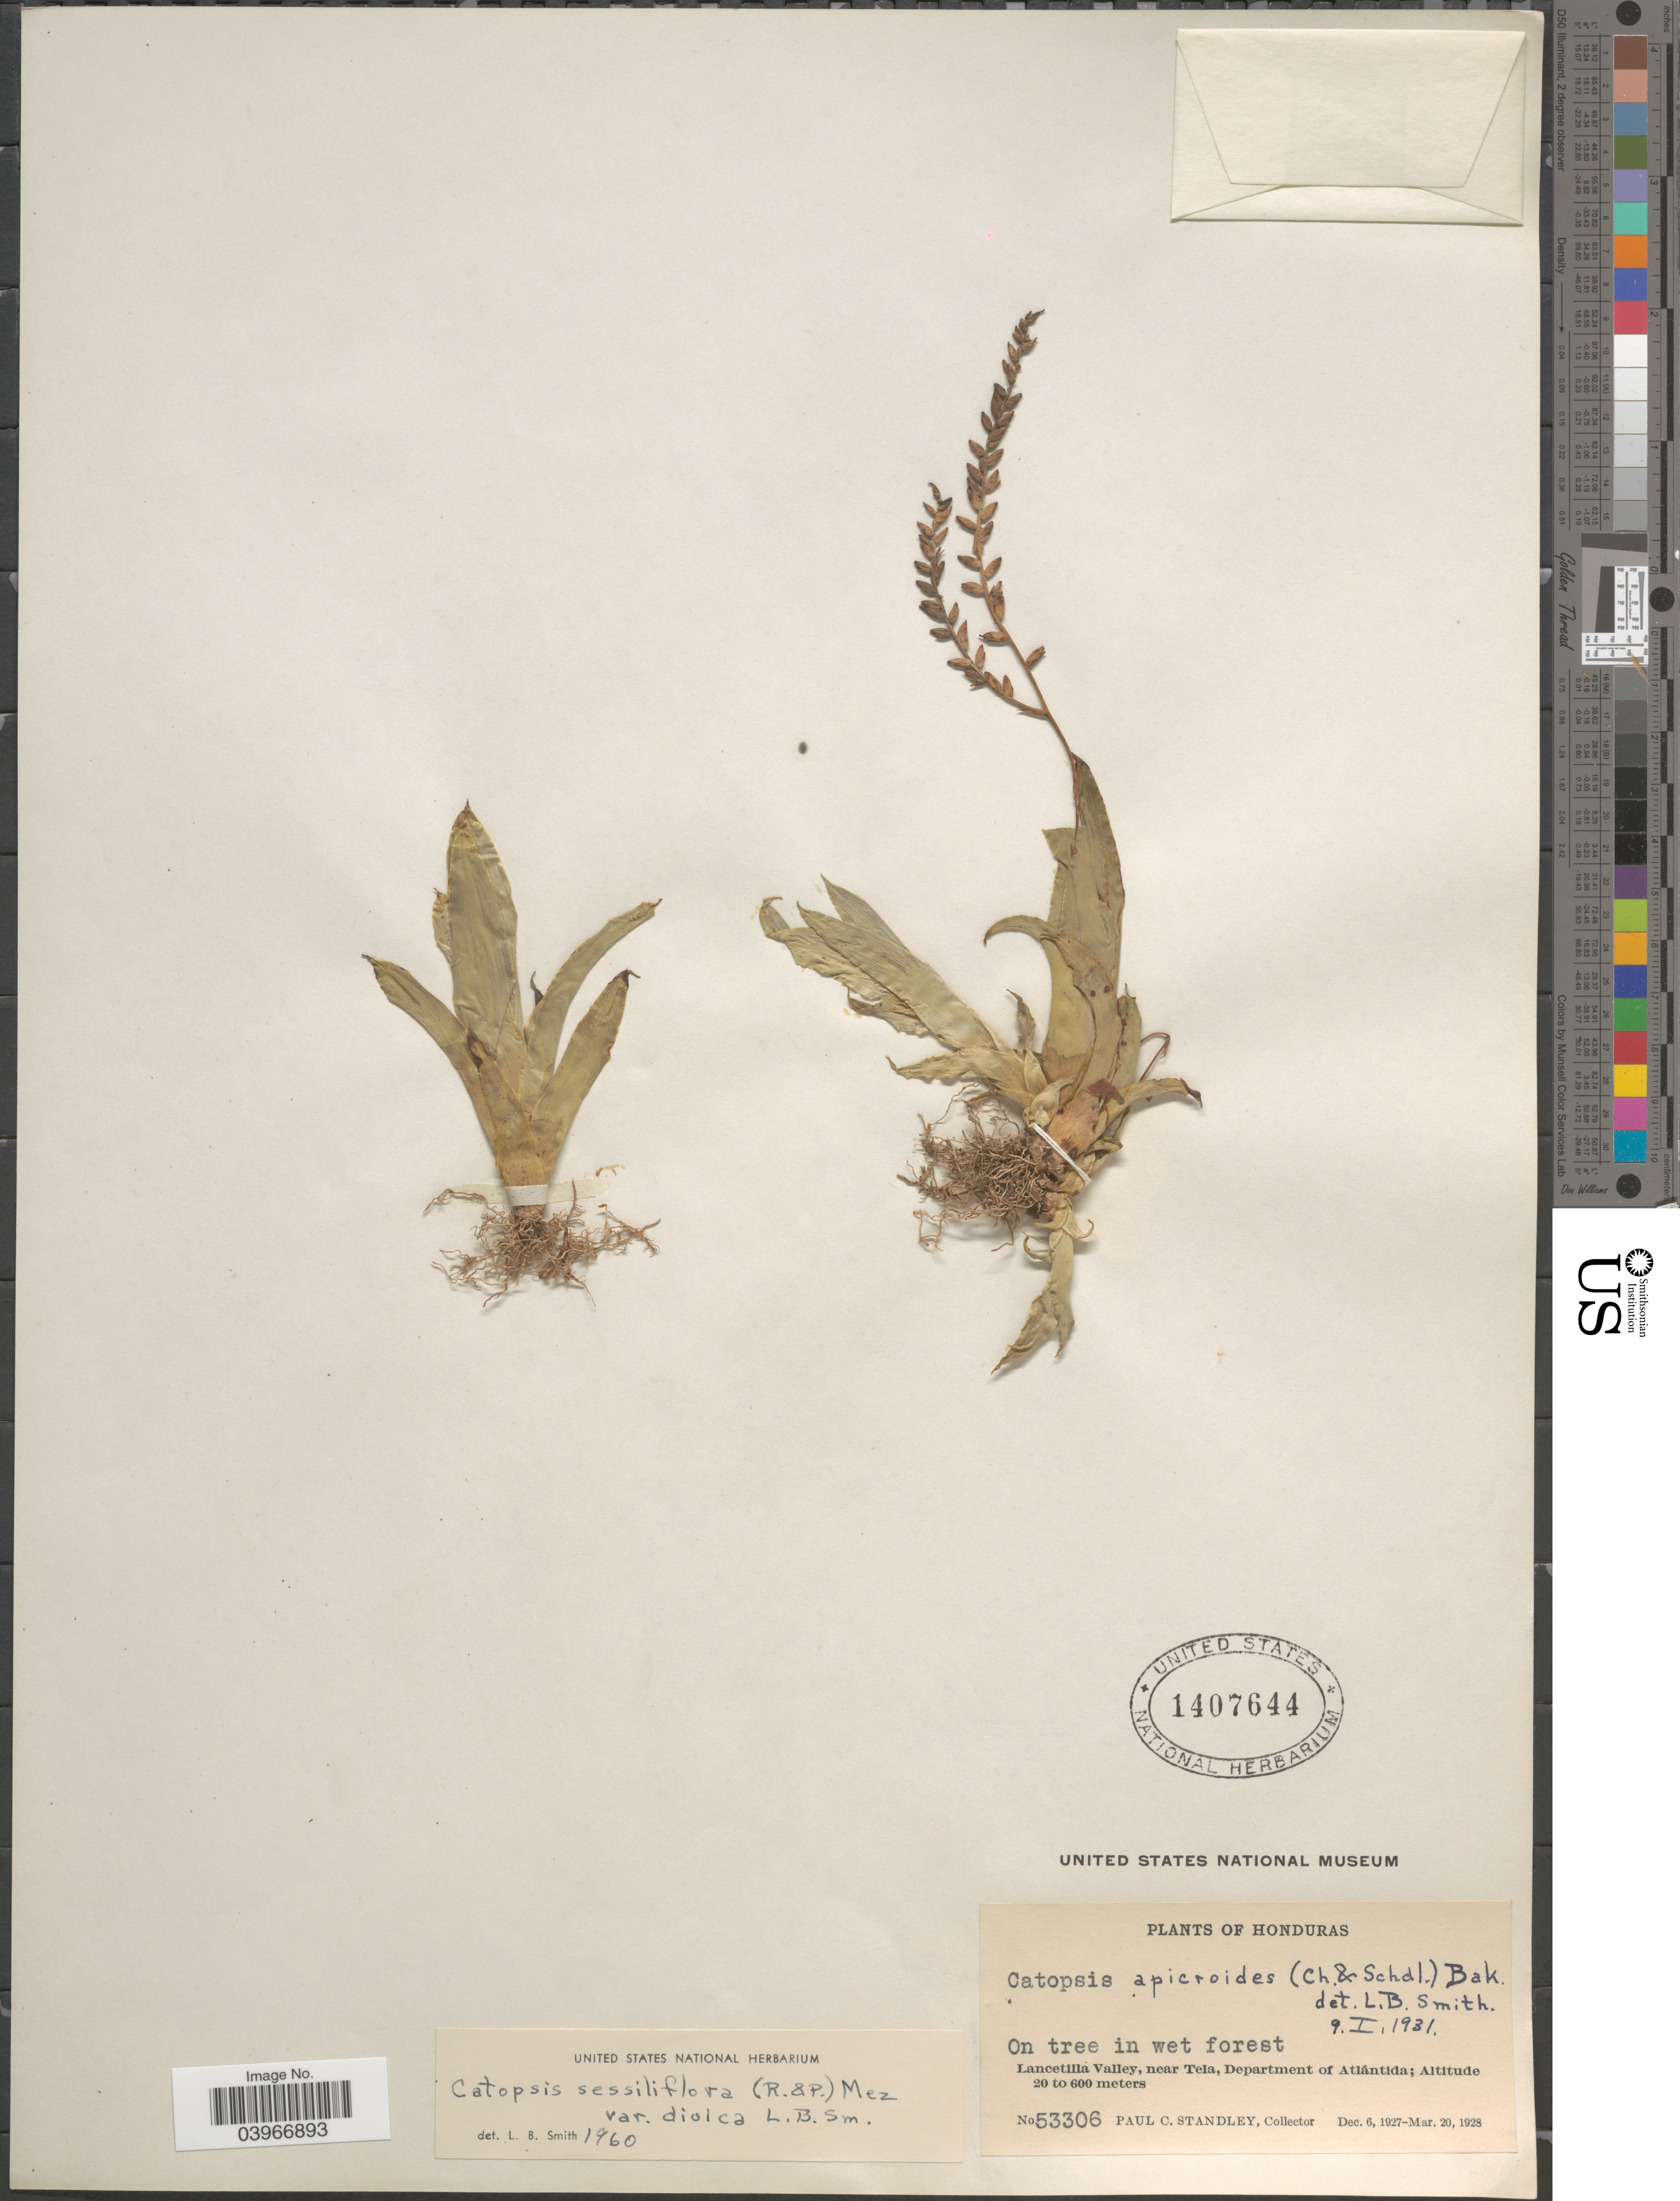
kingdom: Plantae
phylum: Tracheophyta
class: Liliopsida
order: Poales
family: Bromeliaceae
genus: Catopsis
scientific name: Catopsis sessiliflora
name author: (Ruiz & Pav.) Mez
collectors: P. C. Standley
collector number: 53306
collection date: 1927-12-06/1928-03-20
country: Honduras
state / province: Atlantida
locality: Lancetilla Valley, near Tela, Department of Atlántida.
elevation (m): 20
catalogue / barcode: US 1407644